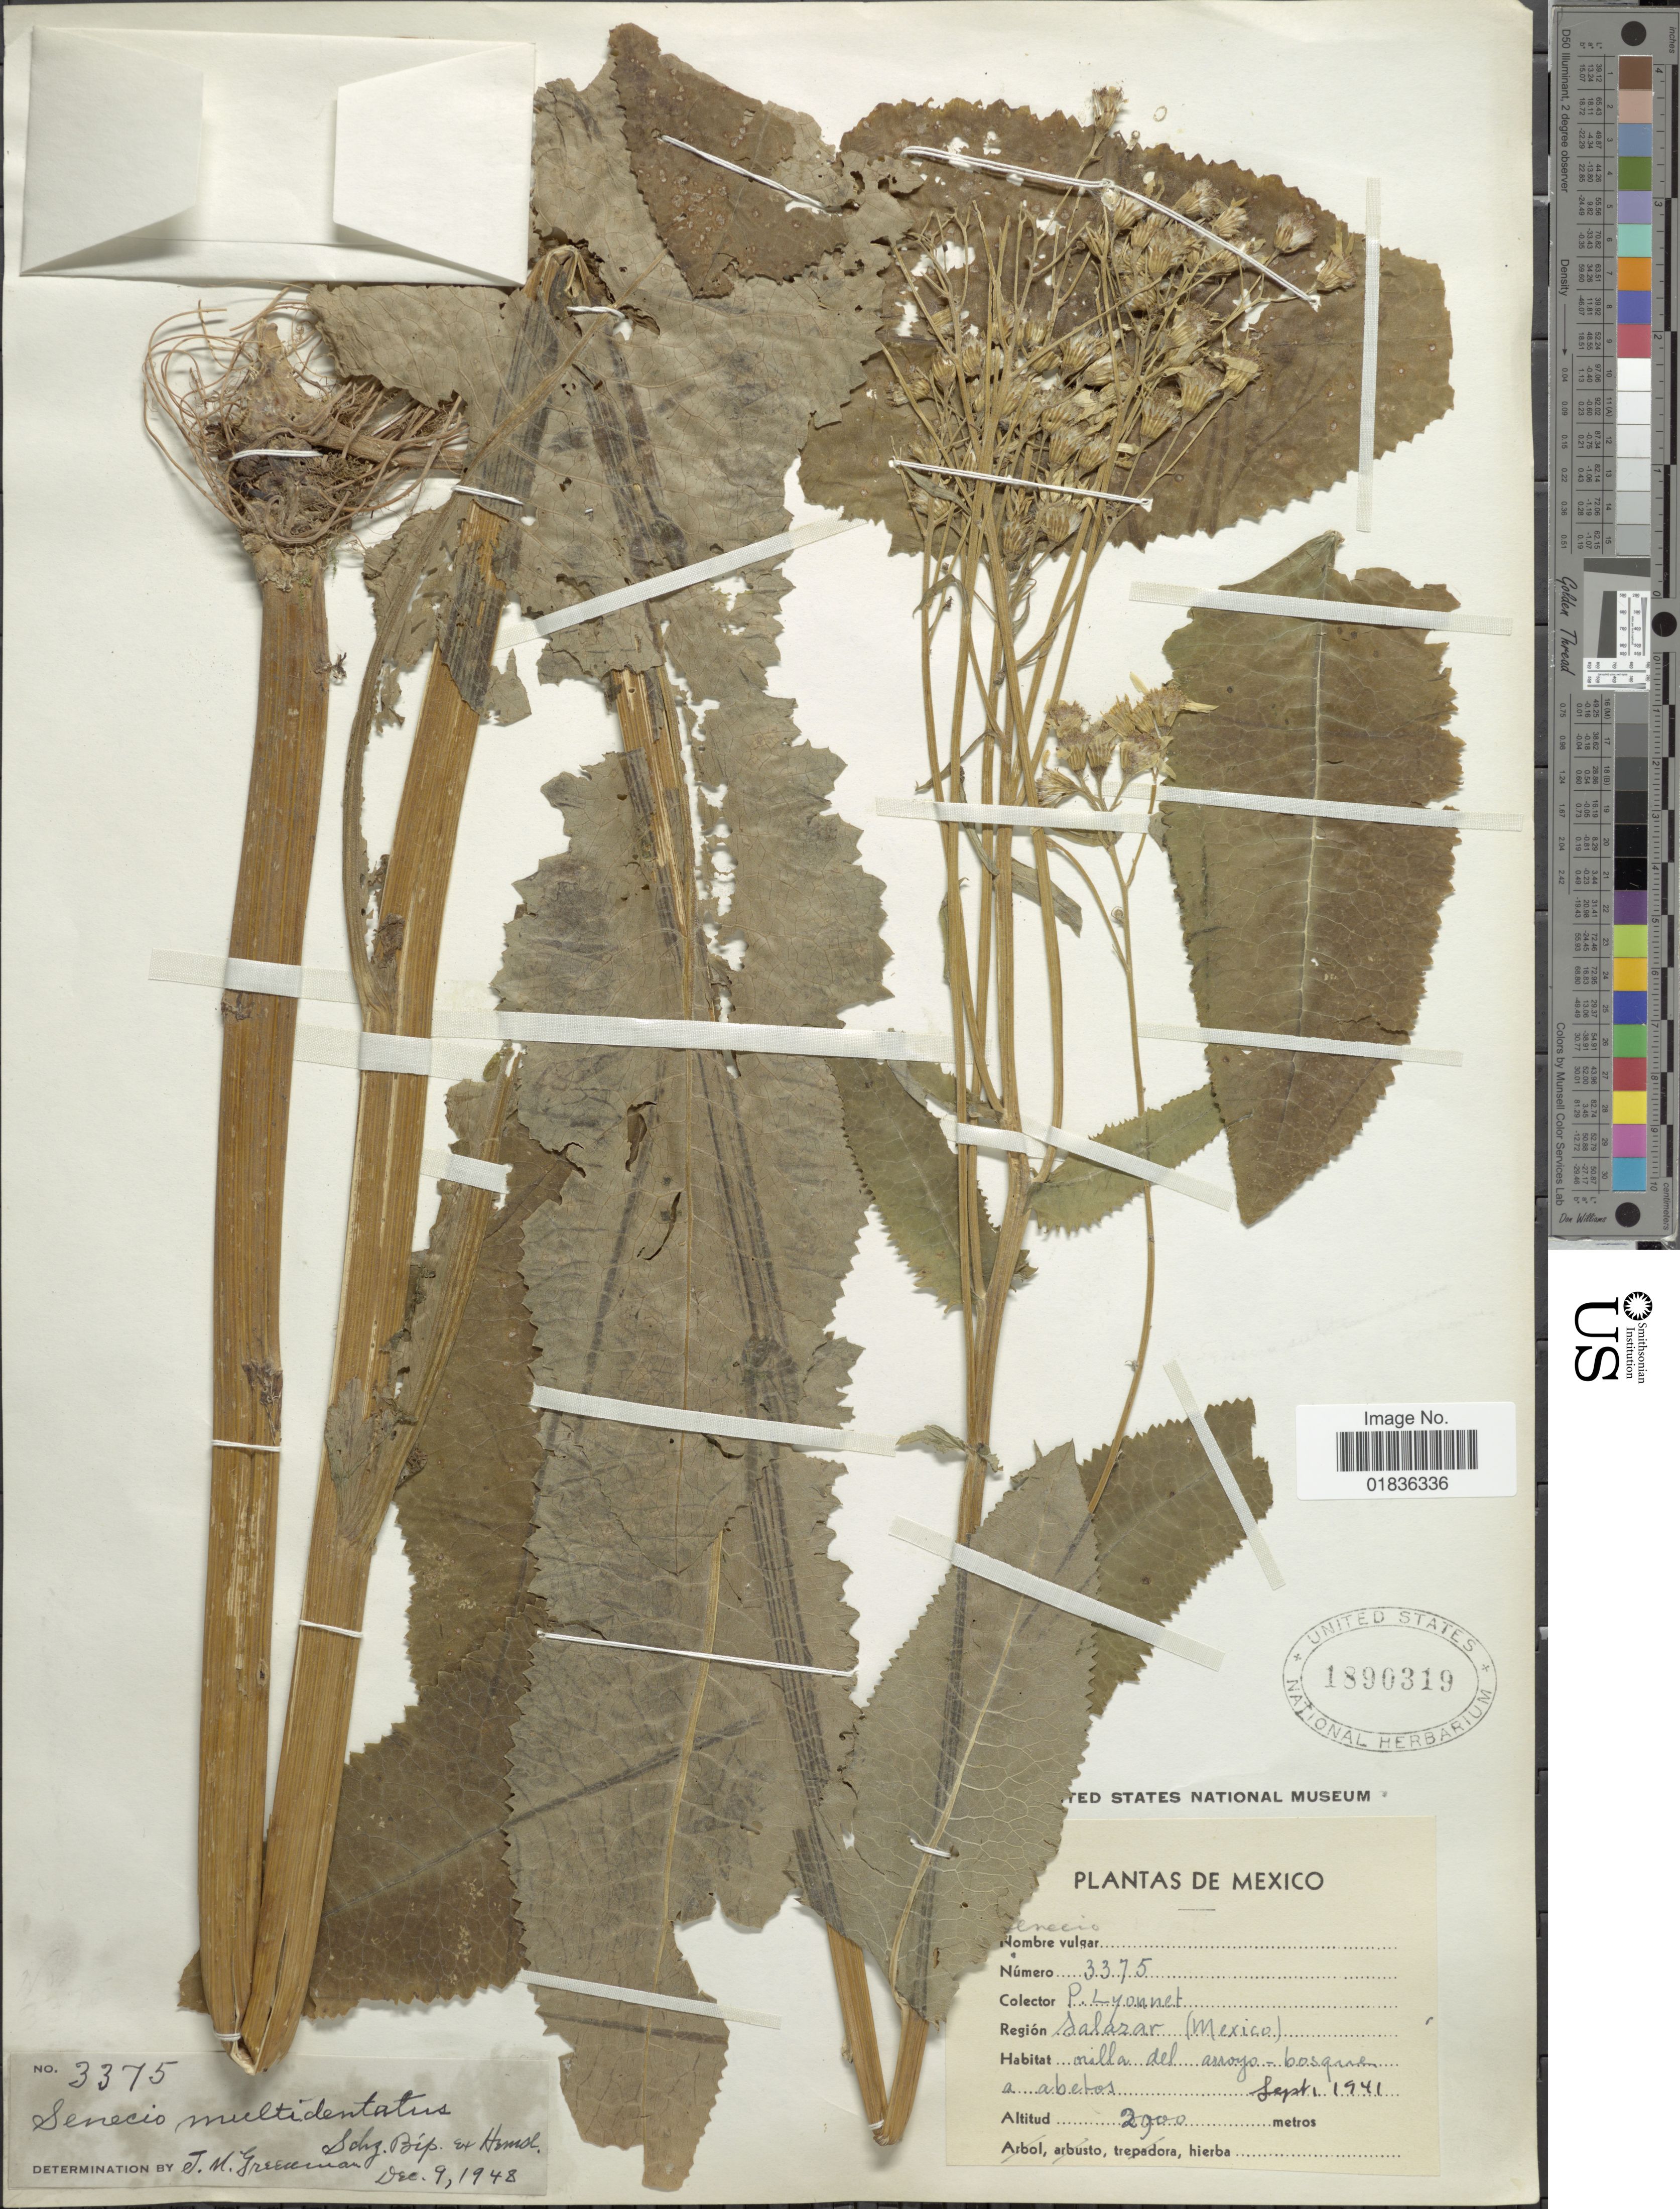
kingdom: Plantae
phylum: Tracheophyta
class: Magnoliopsida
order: Asterales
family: Asteraceae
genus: Senecio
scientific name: Senecio multidentatus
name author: Sch. Bip. ex Hemsl.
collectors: P. Lyonnet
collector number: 3375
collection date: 1941-09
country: Mexico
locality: Salazar.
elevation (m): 2900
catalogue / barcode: US 1890319